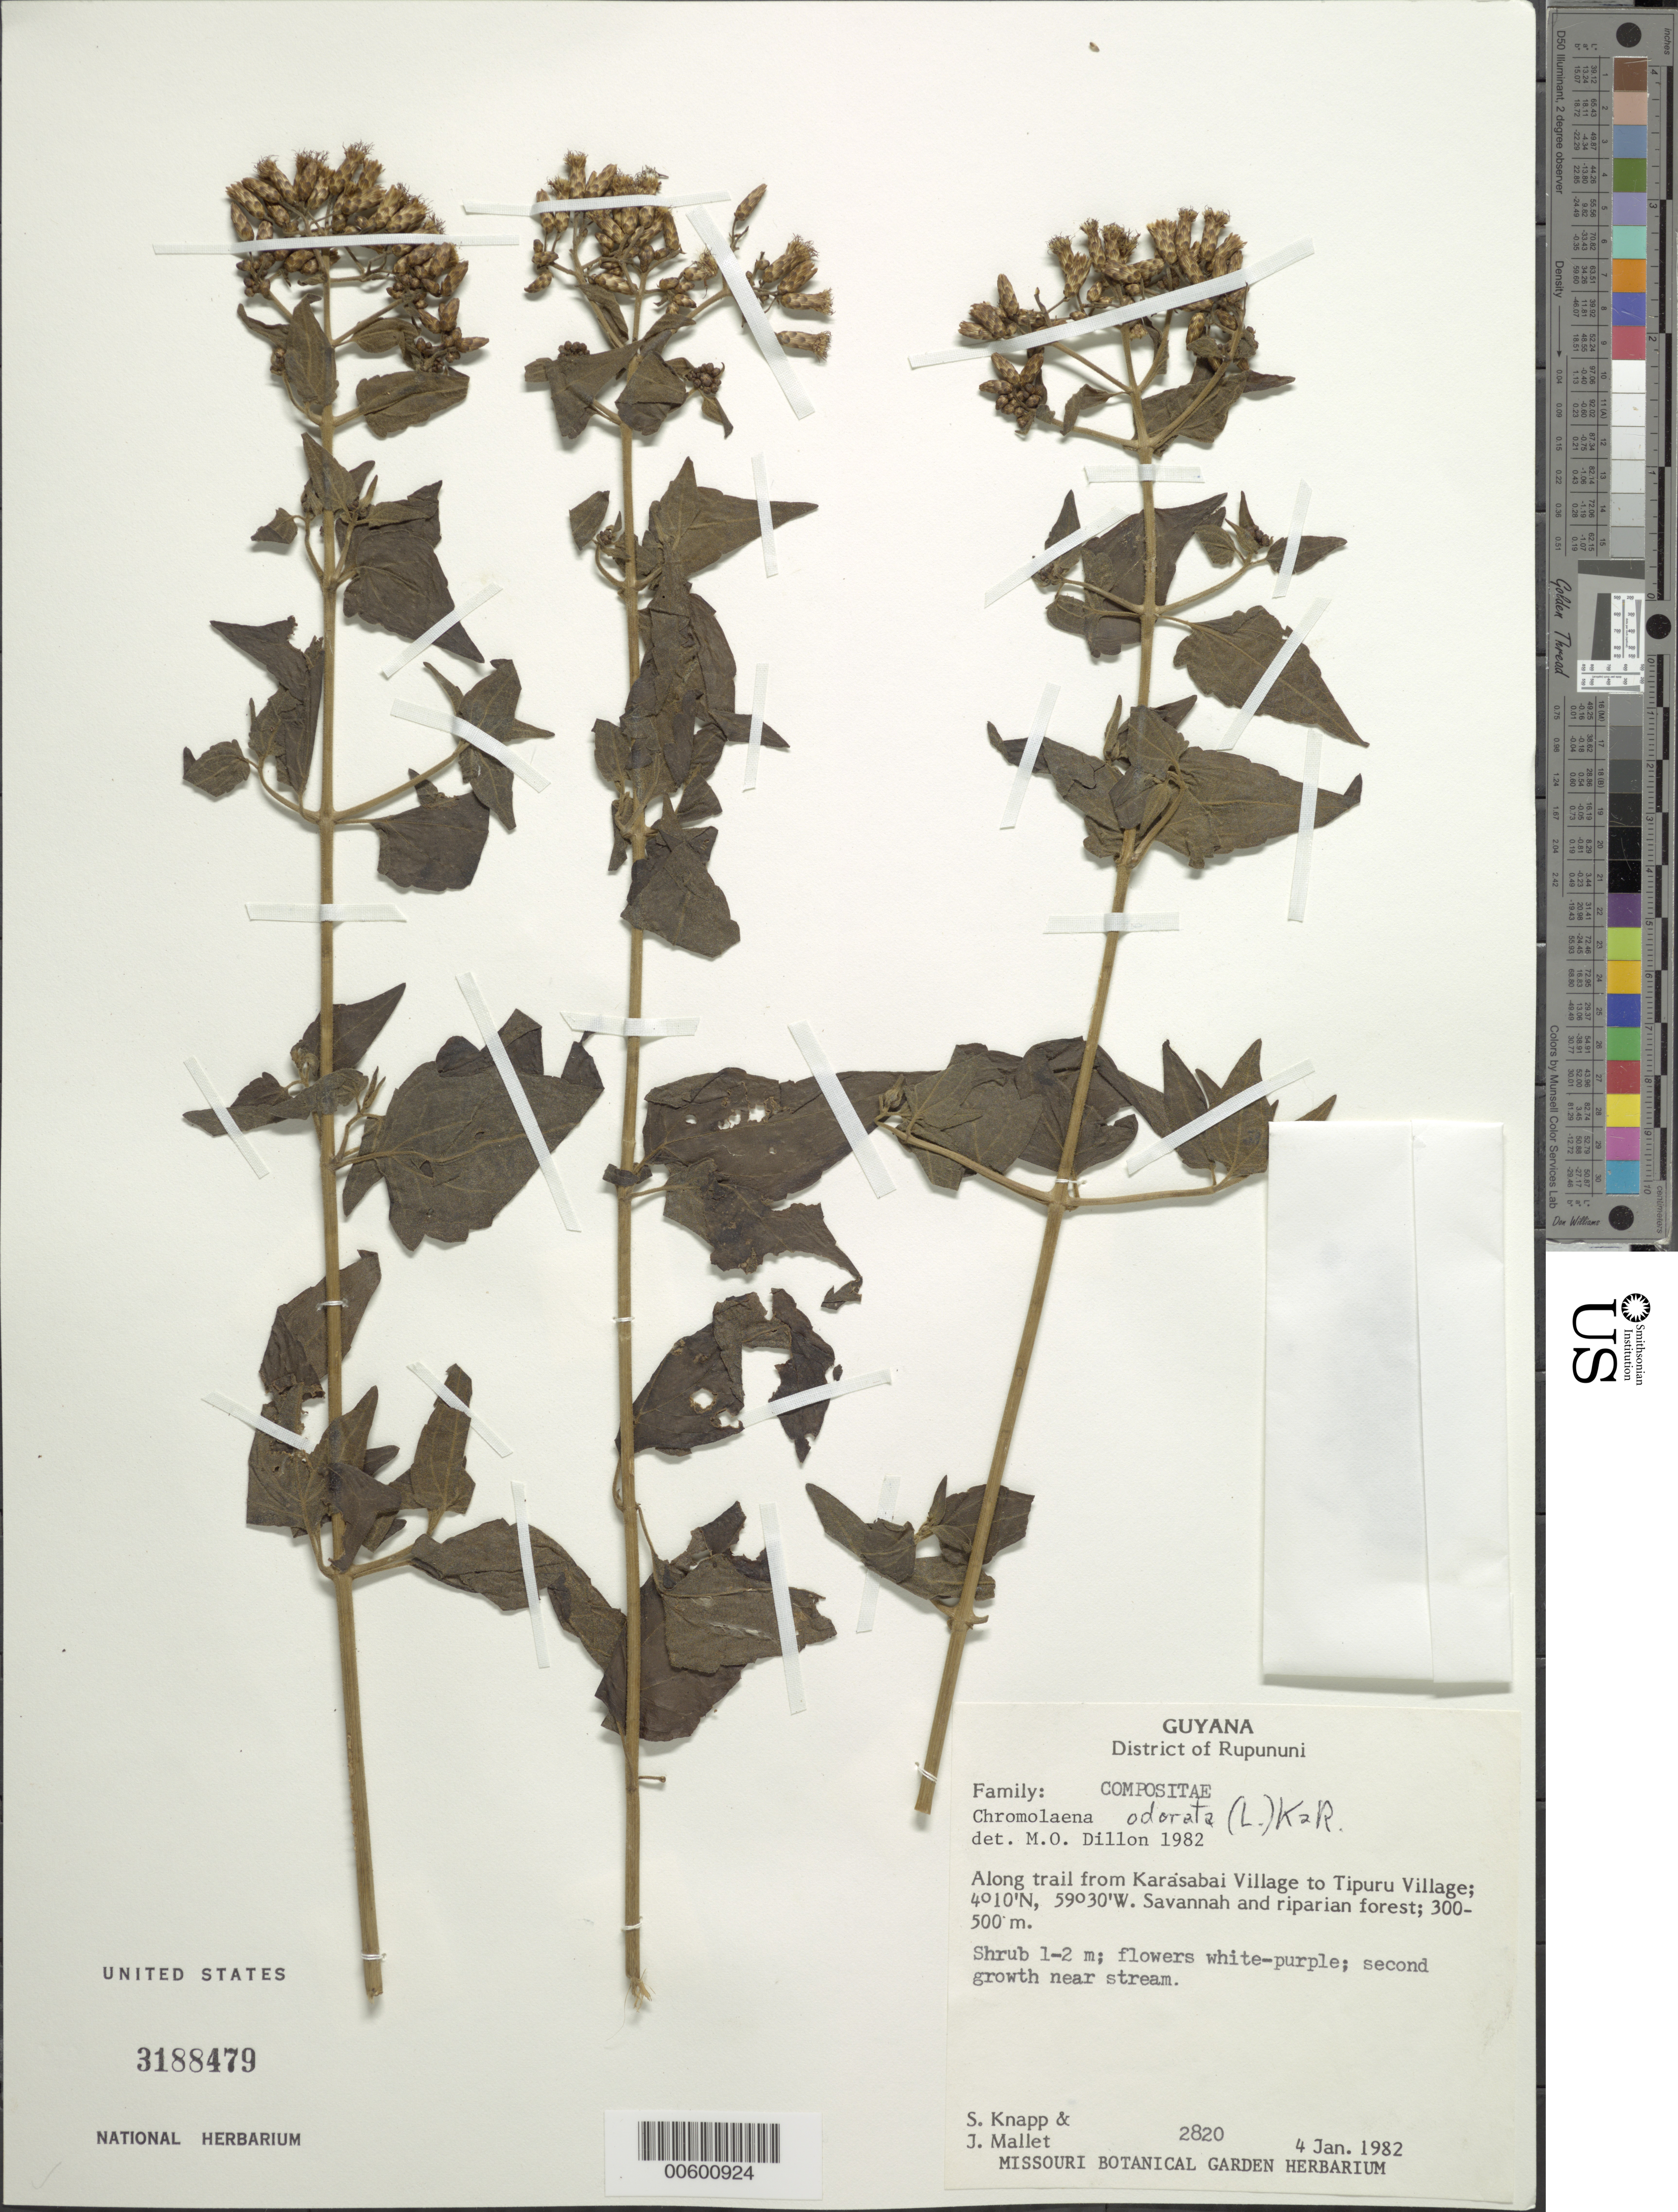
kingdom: Plantae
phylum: Tracheophyta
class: Magnoliopsida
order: Asterales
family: Asteraceae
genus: Chromolaena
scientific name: Chromolaena odorata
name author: (L.) R.M. King & H. Rob.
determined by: Dillon, M. O.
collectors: S. Knapp & J. Mallet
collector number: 2820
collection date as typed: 4-Jan-82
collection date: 1982-01-04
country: Guyana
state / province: U. Takutu-U. Essequibo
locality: Karasabi Village, trail to Tipuru Village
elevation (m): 300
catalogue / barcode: US 3188479